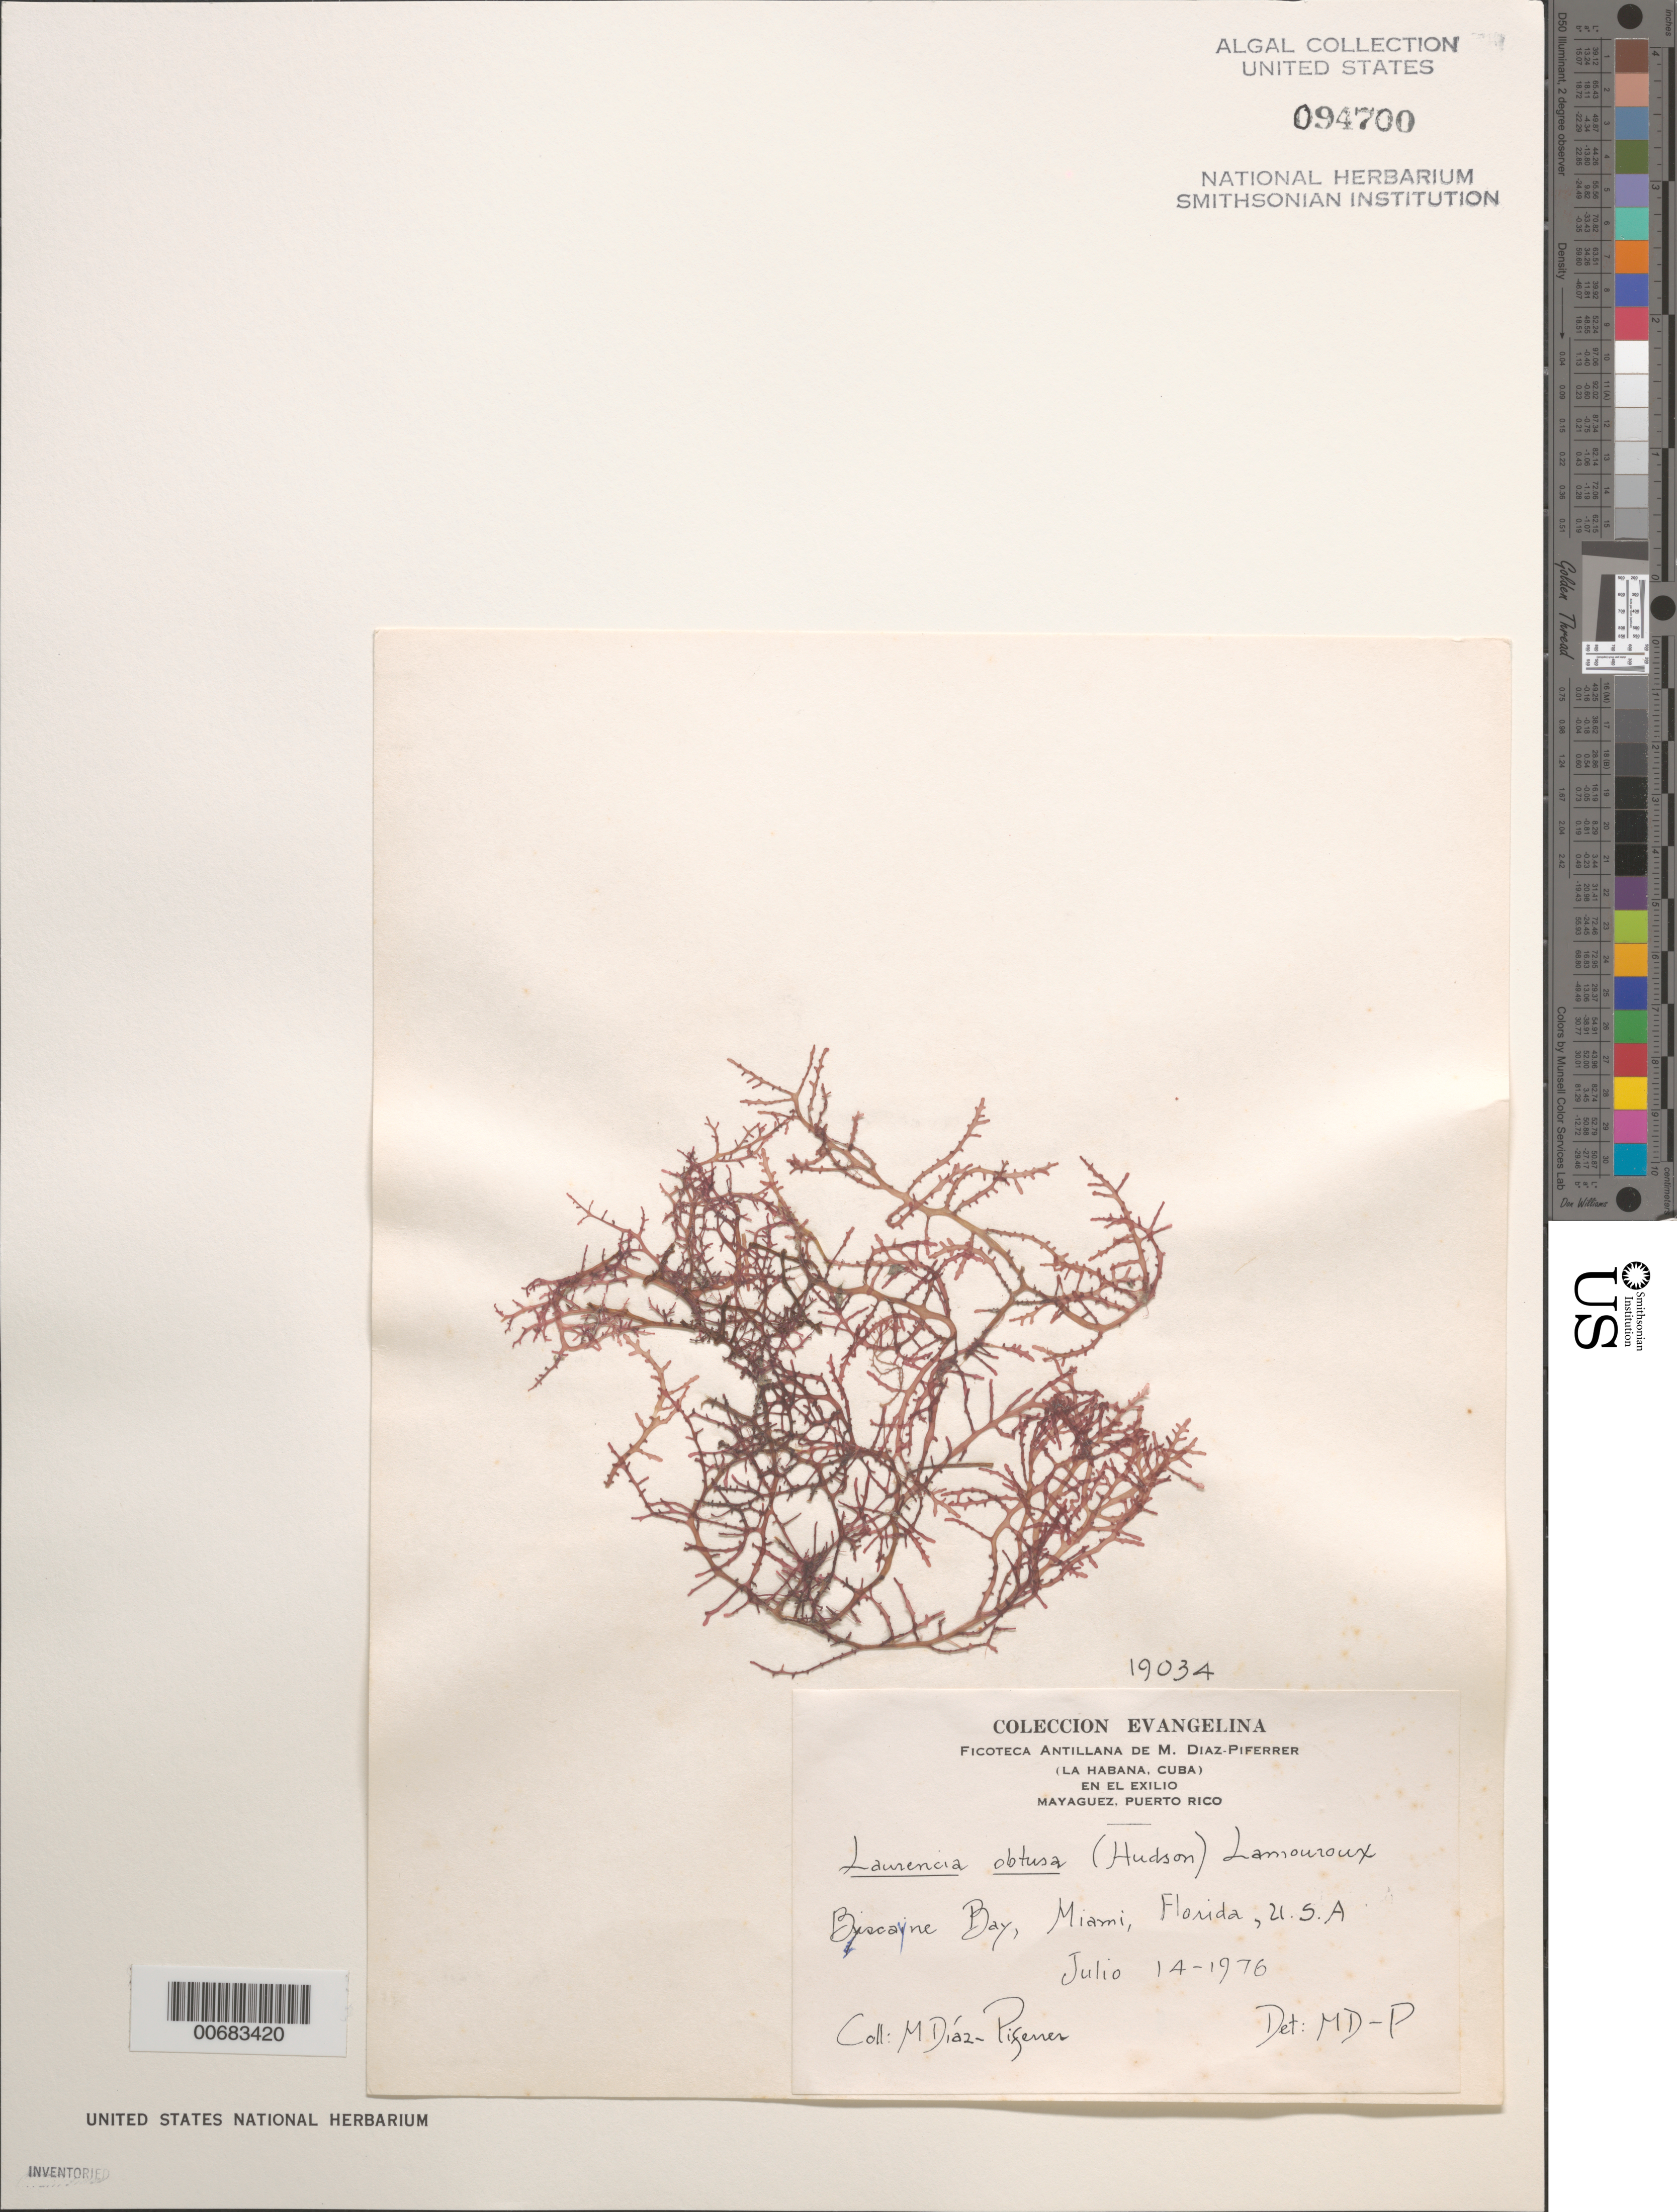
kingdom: Plantae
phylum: Rhodophyta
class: Florideophyceae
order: Ceramiales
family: Rhodomelaceae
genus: Laurencia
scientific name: Laurencia obtusa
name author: (Huds.) J.V.Lamouroux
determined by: Diaz-Piferrer, M.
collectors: M. Diaz-Piferrer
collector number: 19034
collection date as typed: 14 Jul 1976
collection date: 1976-07-14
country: United States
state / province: Florida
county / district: Miami-Dade County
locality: Miami, Biscayne Bay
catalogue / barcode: US 94700